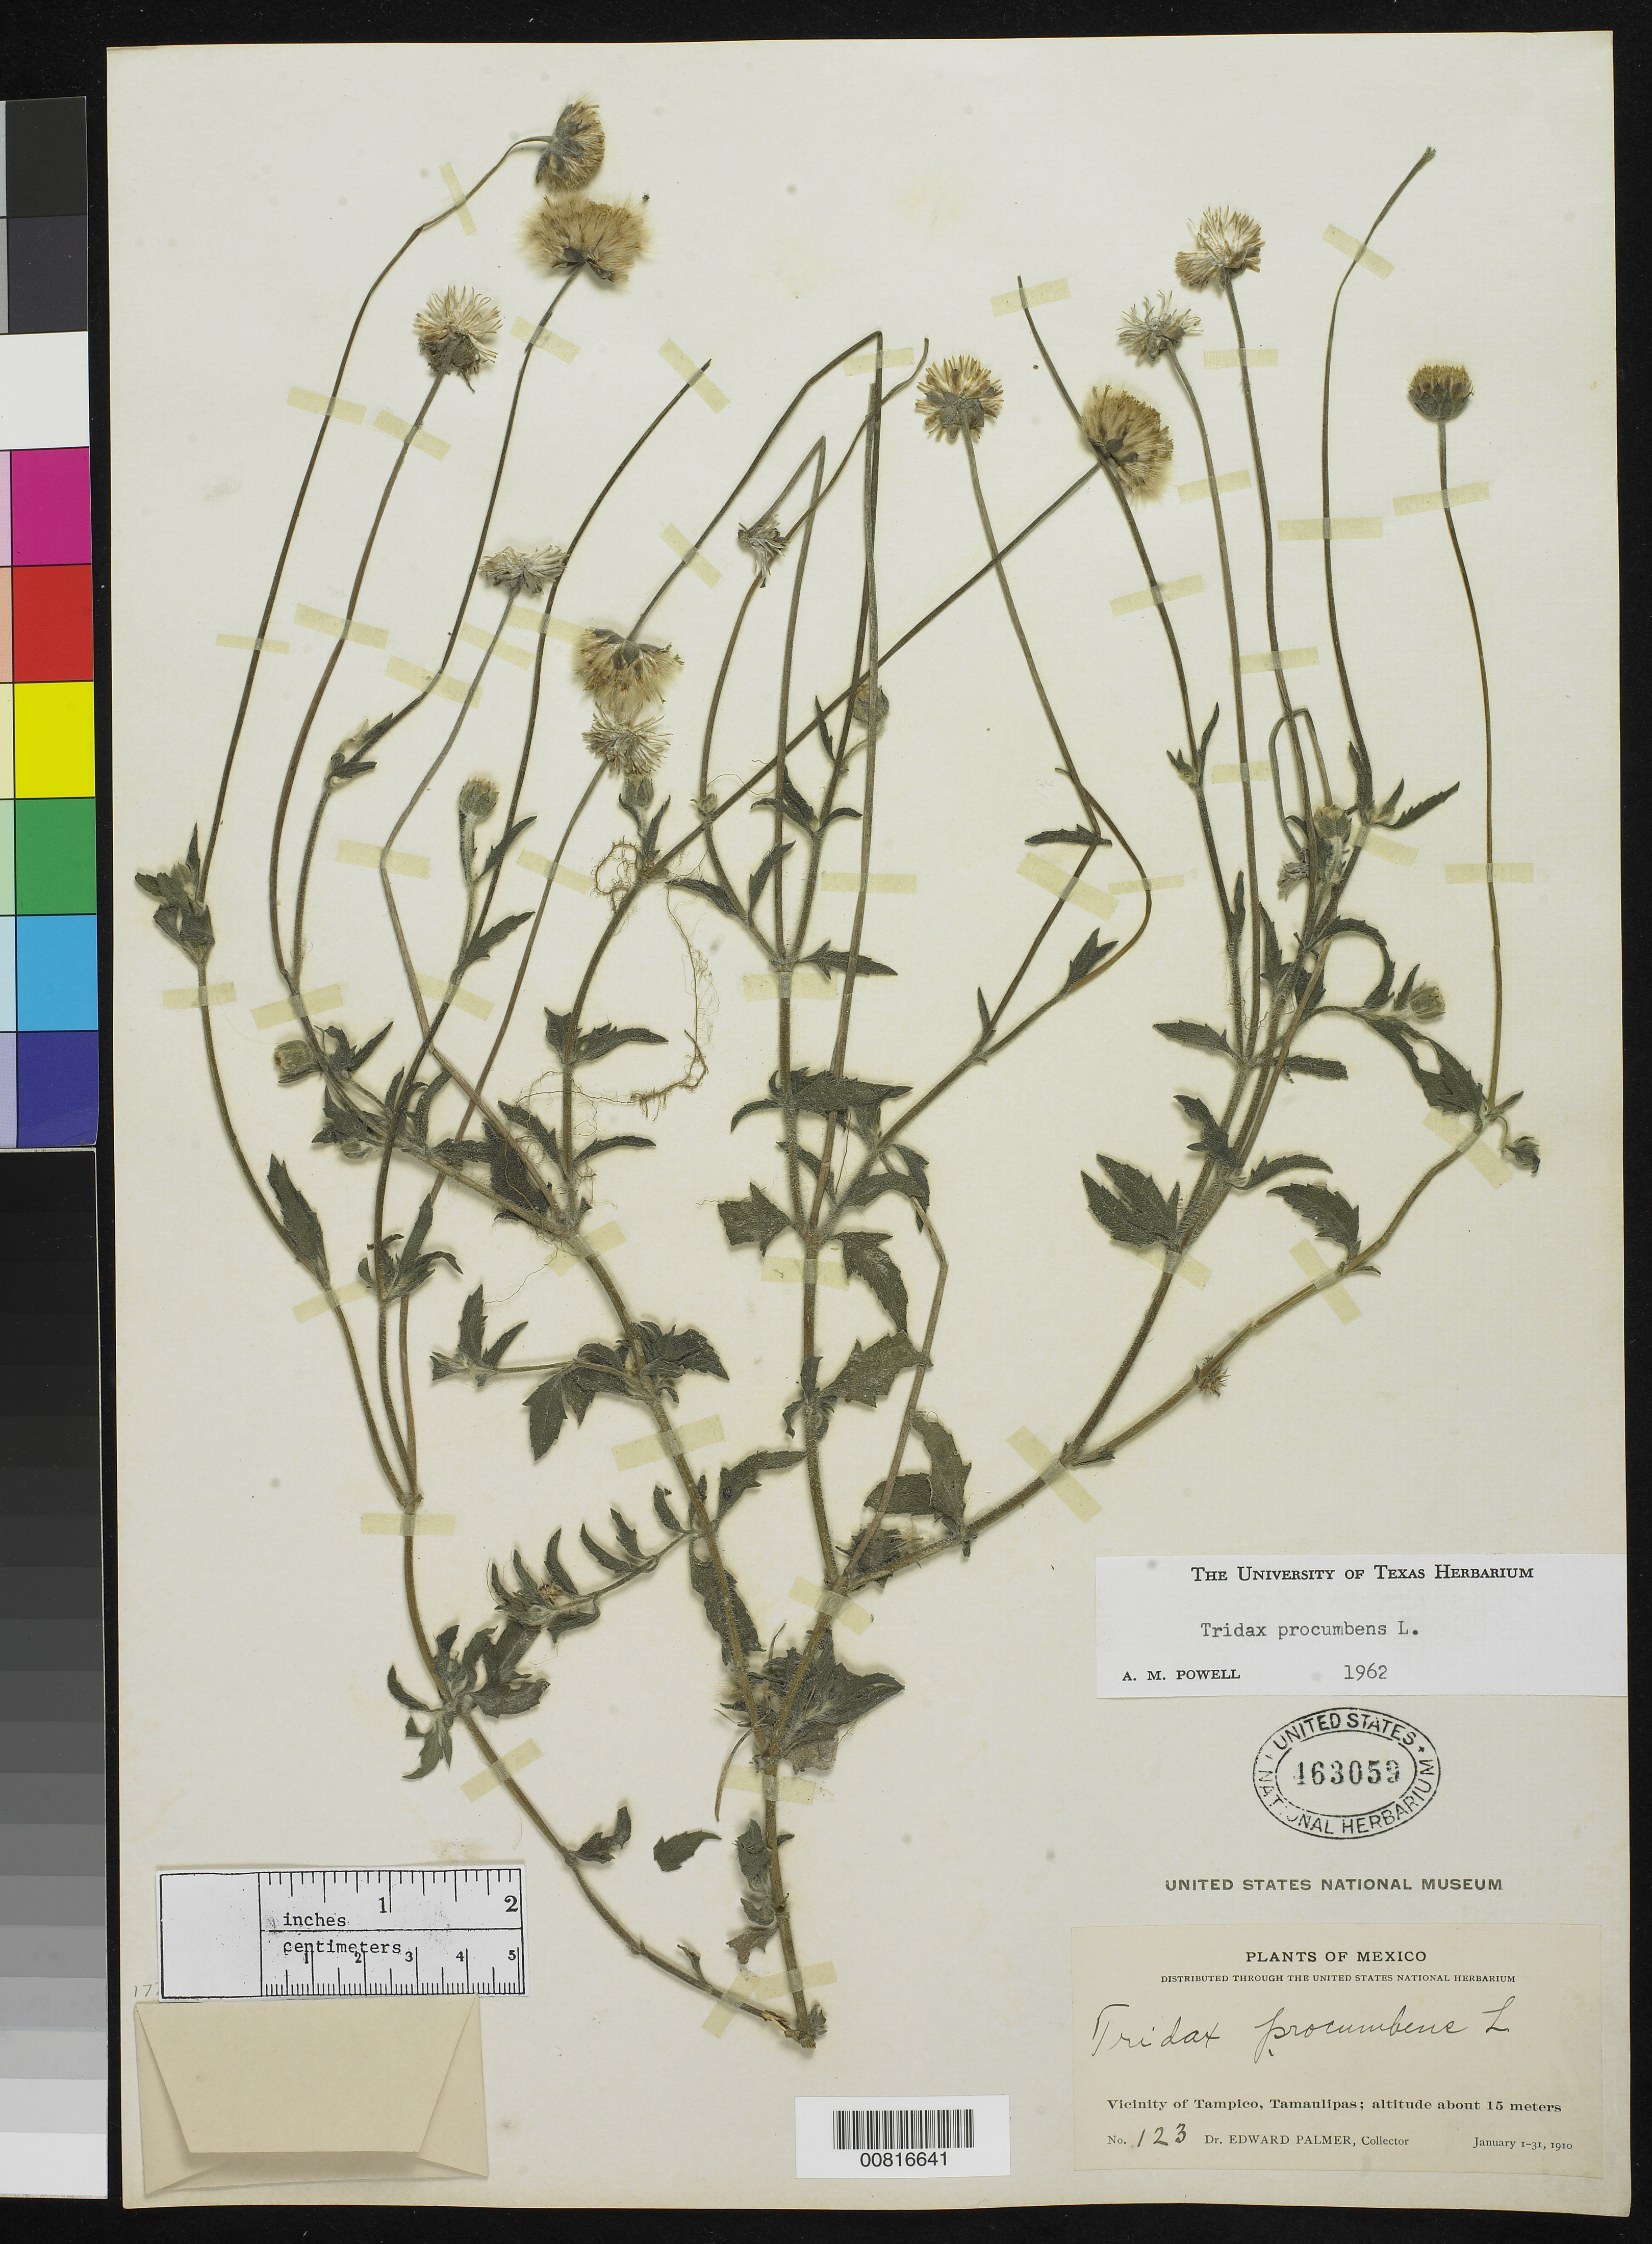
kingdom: Plantae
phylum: Tracheophyta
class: Magnoliopsida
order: Asterales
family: Asteraceae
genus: Tridax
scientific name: Tridax procumbens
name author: L.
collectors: E. Palmer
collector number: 123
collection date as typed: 01 Jan 1910 to 31 Jan 1910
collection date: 1910-01-01/1910-01-31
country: Mexico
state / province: Tamaulipas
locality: Vicinity of Tampico, Tamaulipas.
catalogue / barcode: US 463059